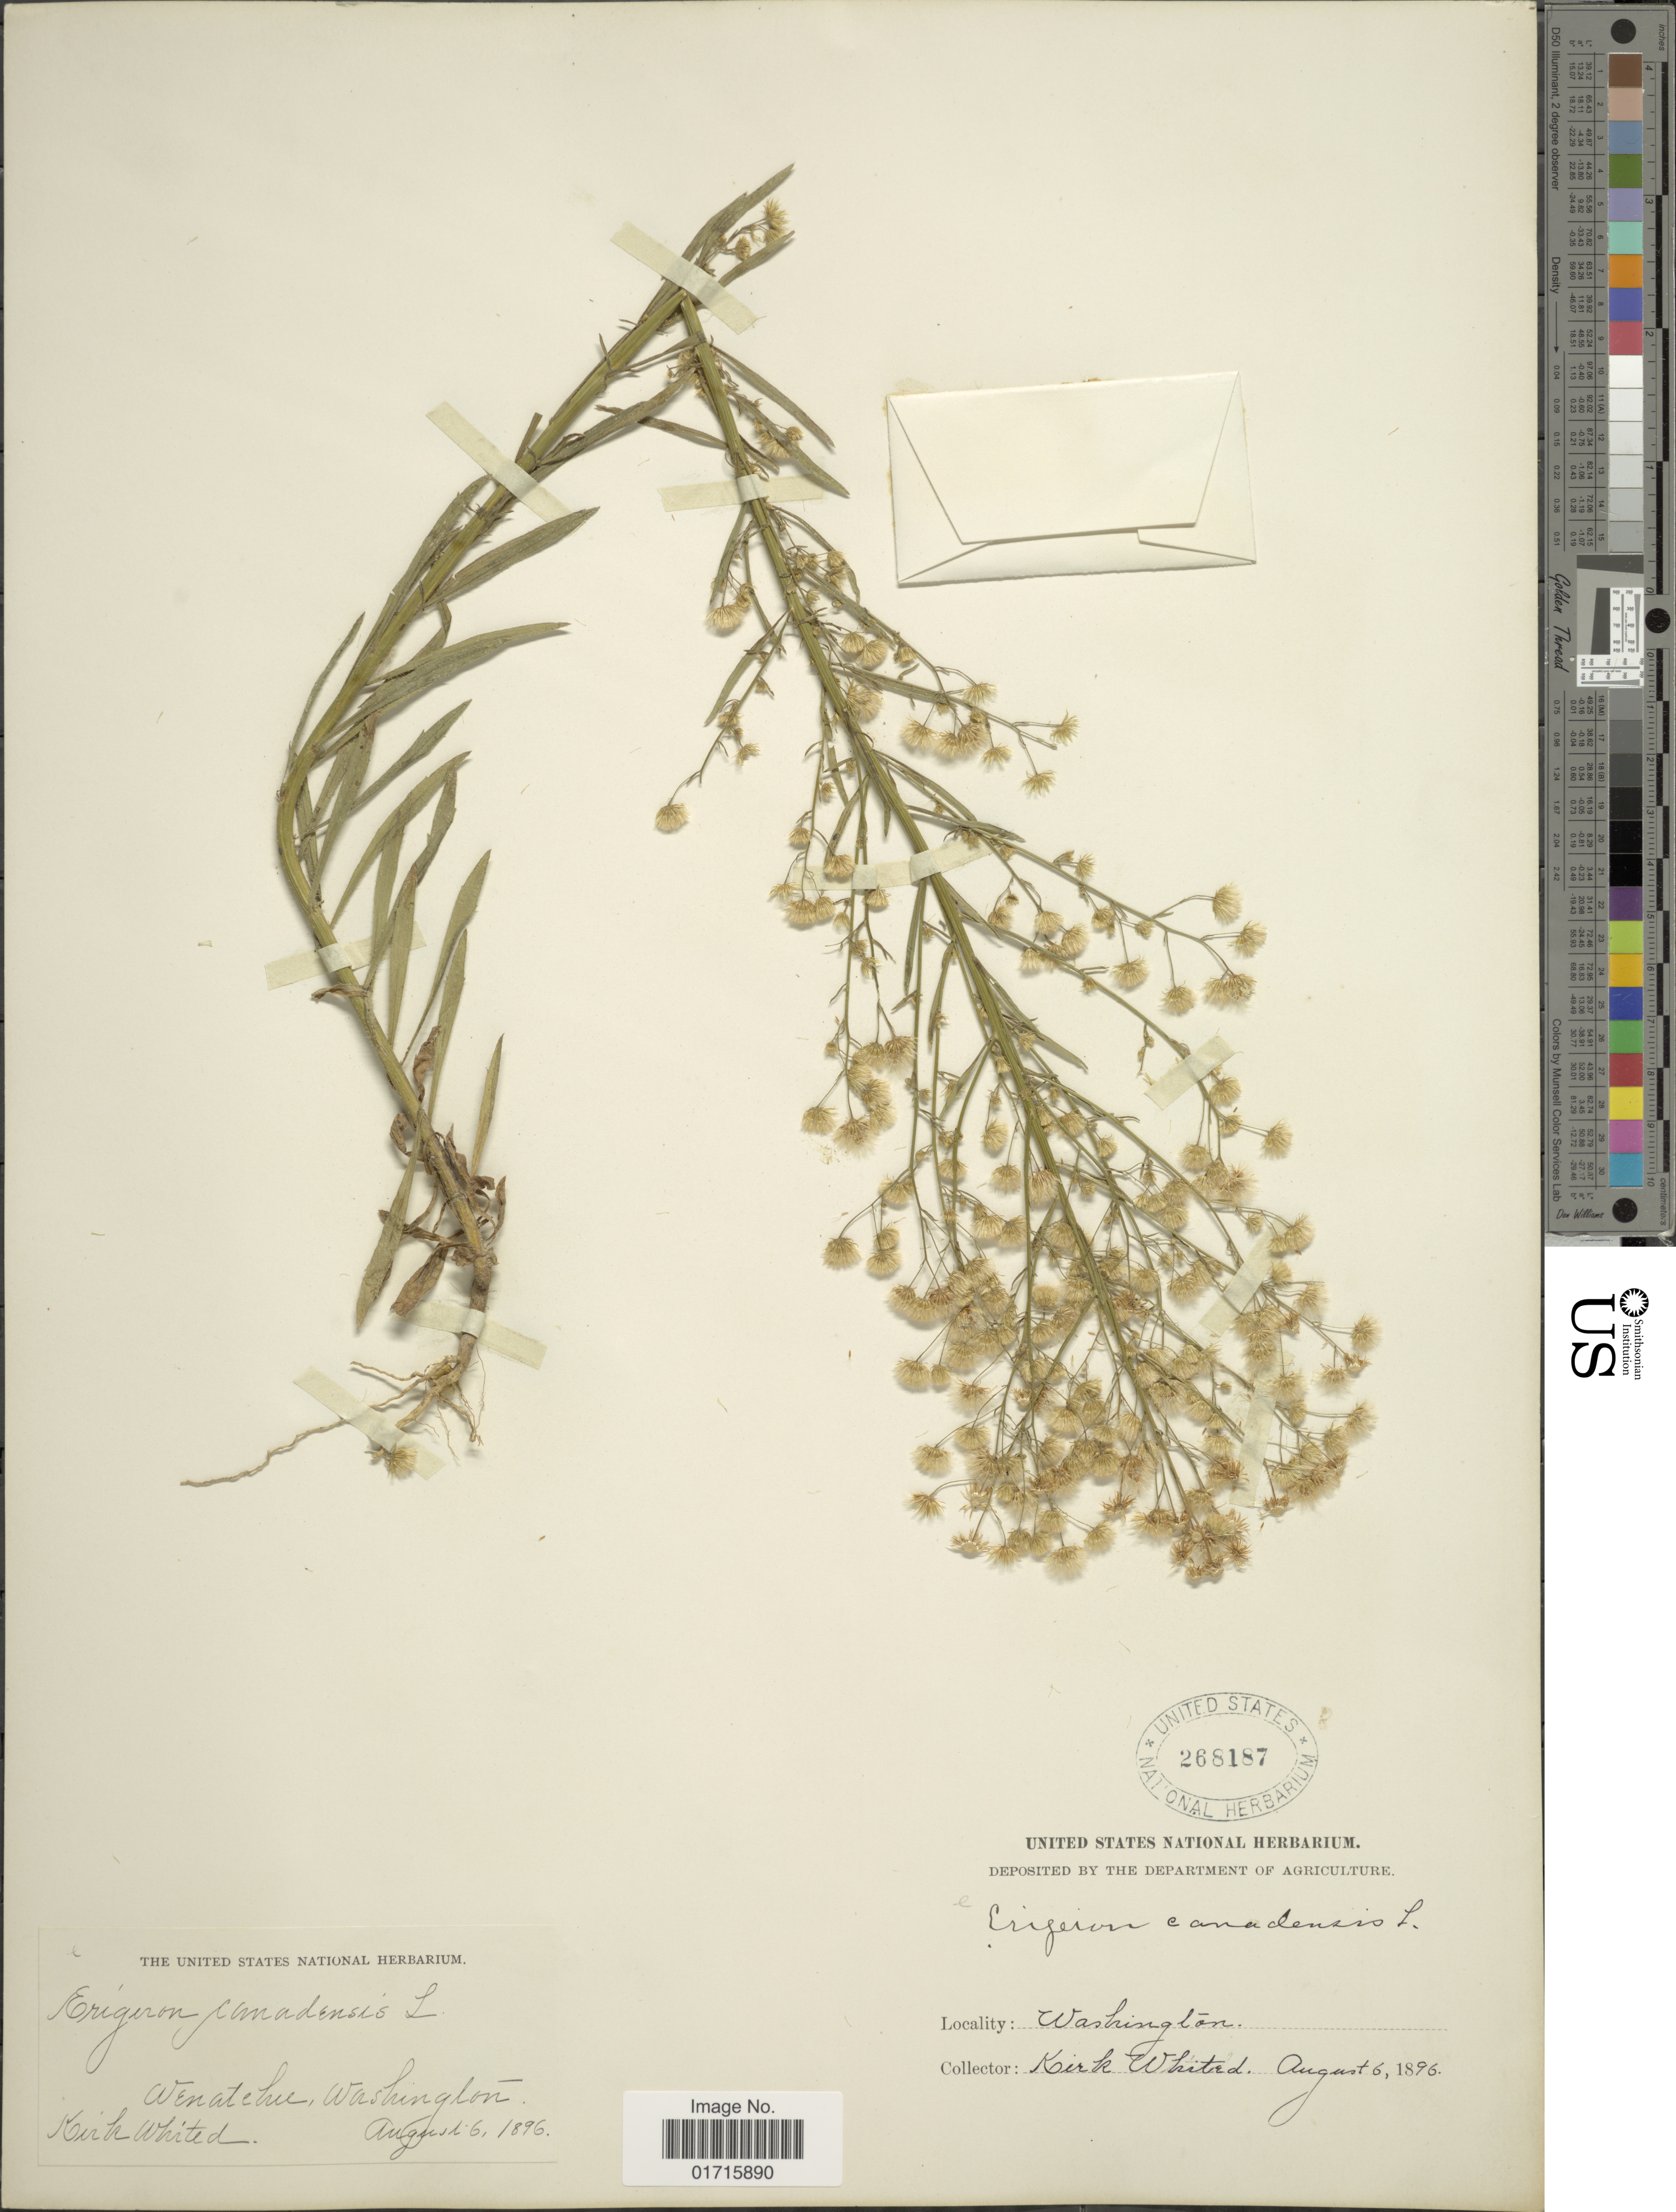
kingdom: Plantae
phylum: Tracheophyta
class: Magnoliopsida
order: Asterales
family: Asteraceae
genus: Conyza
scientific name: Conyza canadensis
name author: (L.) Cronq.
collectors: K. Whited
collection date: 1896-08-06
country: United States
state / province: Washington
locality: Wenatehu, Washington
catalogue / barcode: US 268187